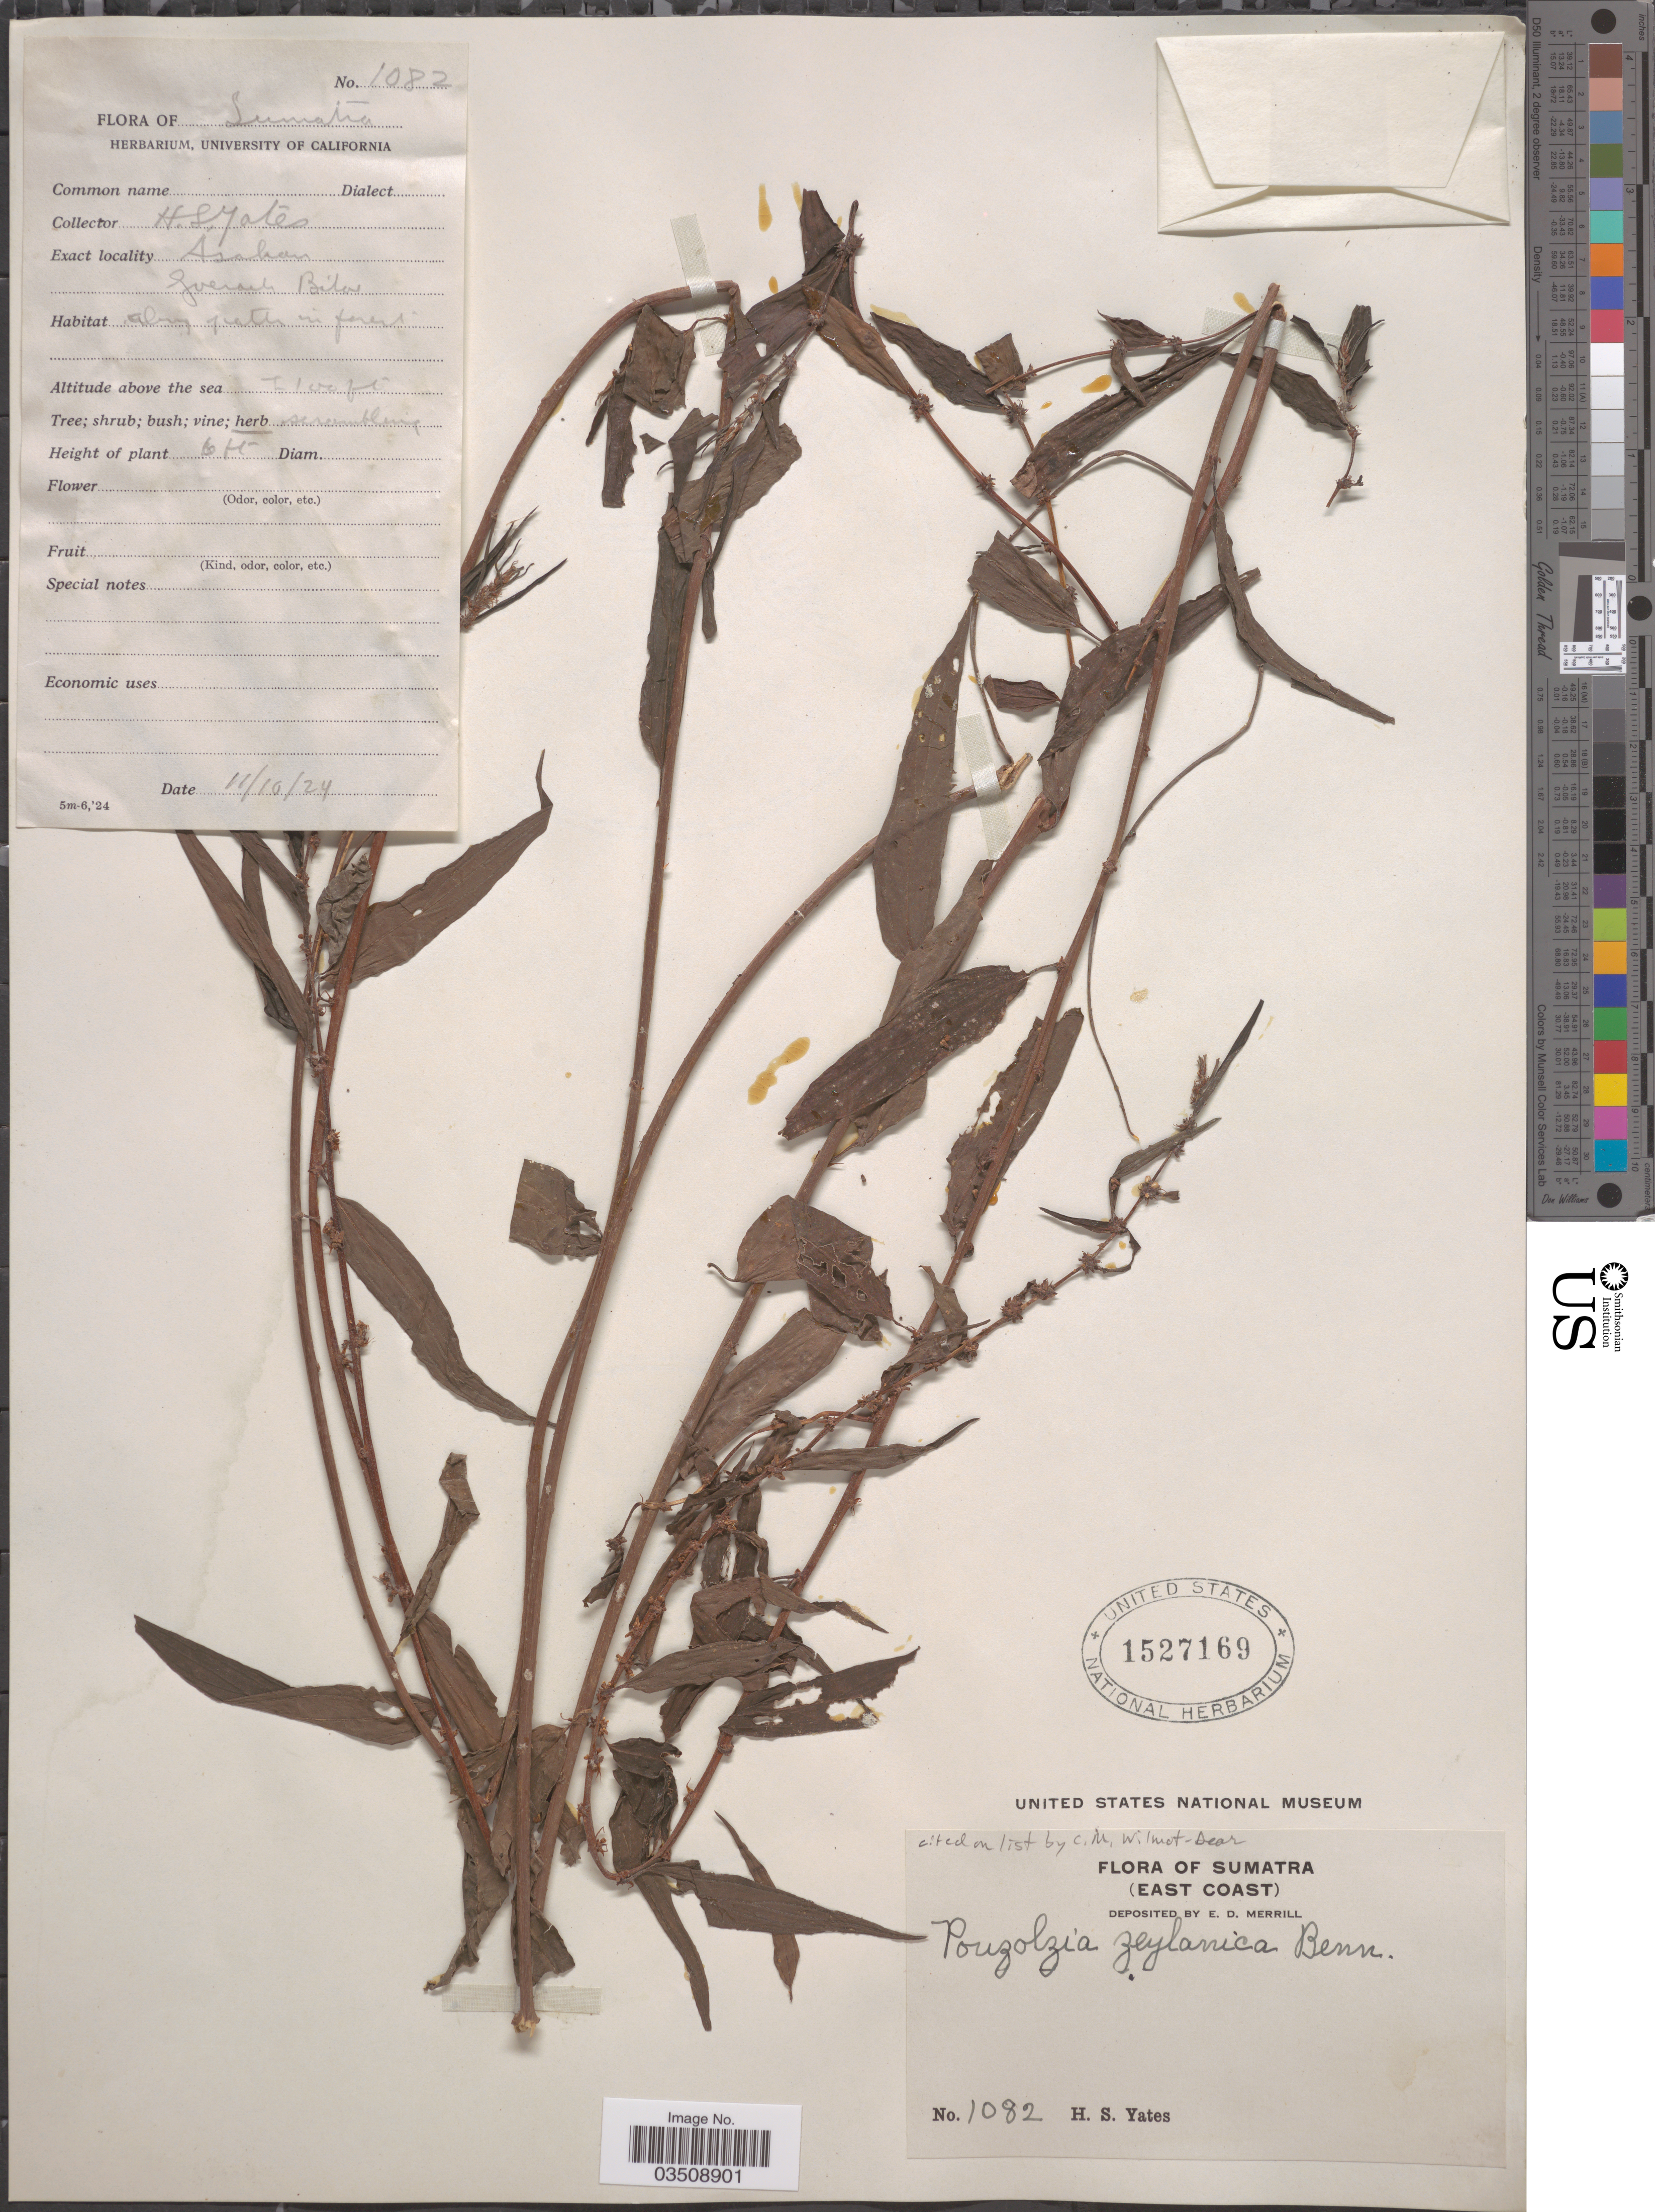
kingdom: Plantae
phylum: Tracheophyta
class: Magnoliopsida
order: Rosales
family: Urticaceae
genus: Pouzolzia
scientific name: Pouzolzia zeylanica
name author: (L.) Benn.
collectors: H. S. Yates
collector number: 1082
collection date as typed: Transcribed d/m/y: 11/10/24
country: Indonesia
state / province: Sumatra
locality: East Coast. Asahan. Juerach [interpreted] Bilos [interpreted].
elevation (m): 30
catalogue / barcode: US 1527169